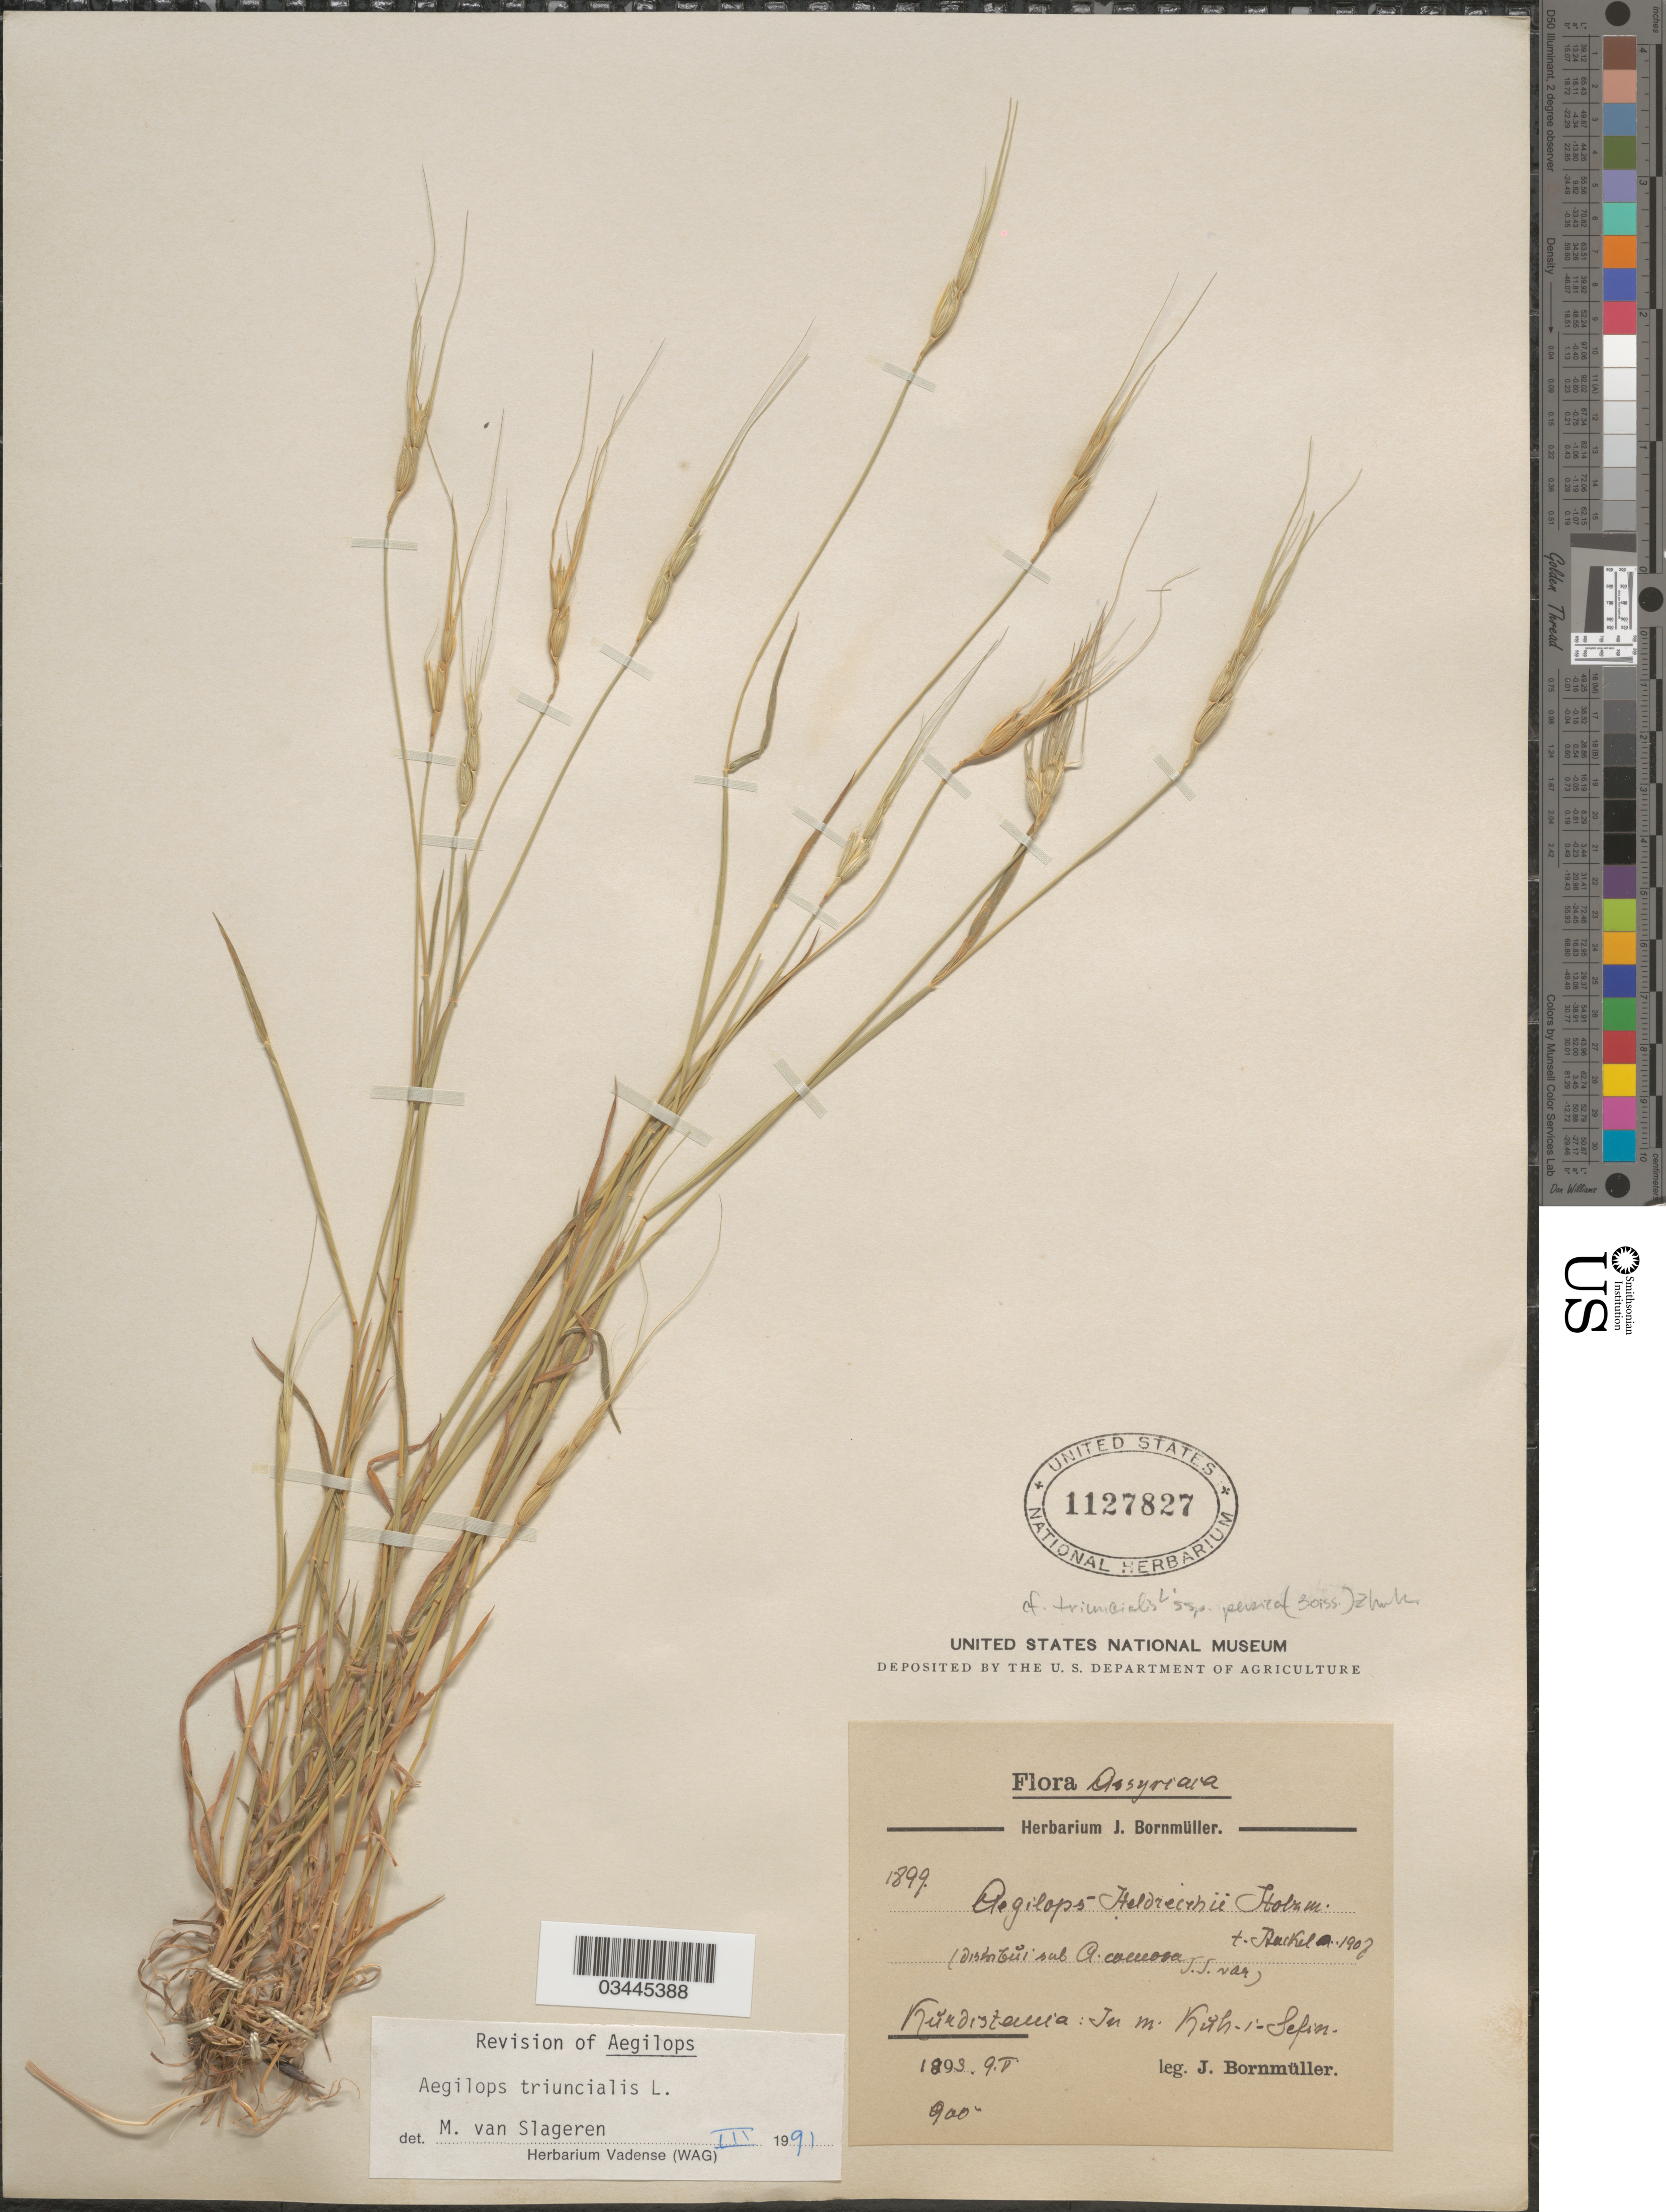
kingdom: Plantae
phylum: Tracheophyta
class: Liliopsida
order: Poales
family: Poaceae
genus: Aegilops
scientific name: Aegilops triuncialis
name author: L.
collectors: J. Bornmüller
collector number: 1899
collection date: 1893-05-09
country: Iran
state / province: Kurdistan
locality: Assyriaca. Kŭrdistania: In m. Kŭh-i-Sefin.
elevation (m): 274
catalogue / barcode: US 1127827